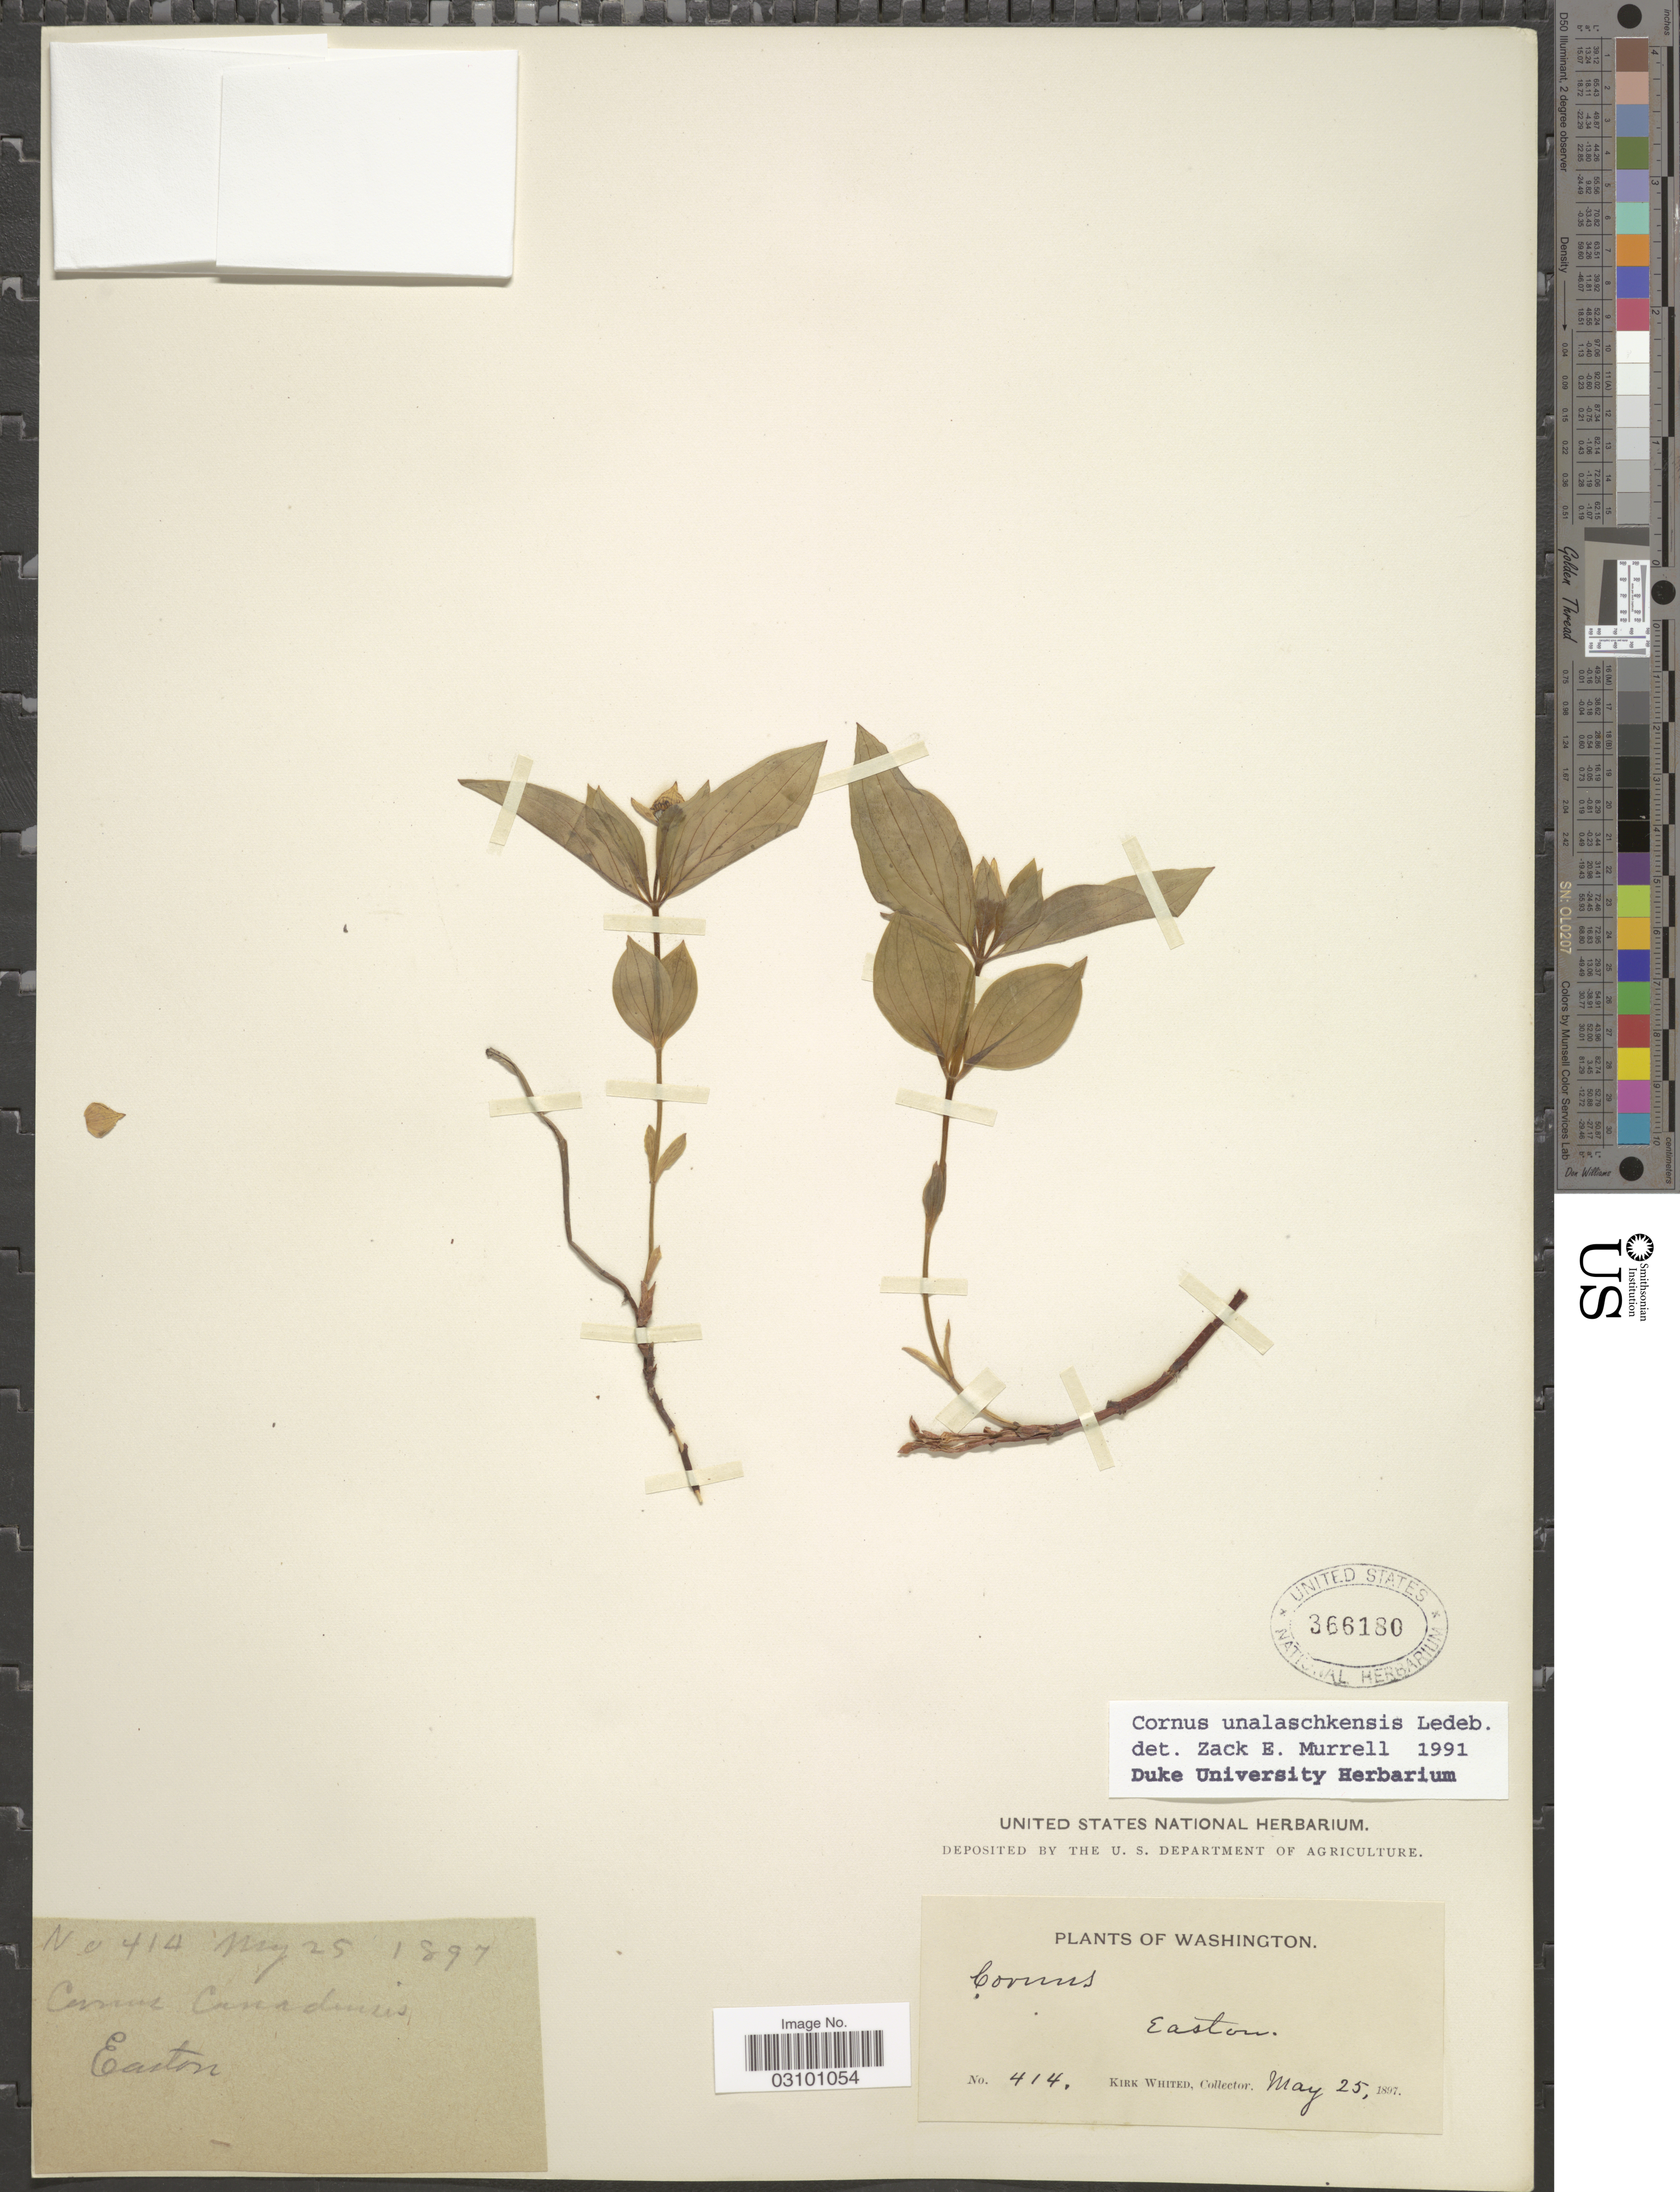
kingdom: Plantae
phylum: Tracheophyta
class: Magnoliopsida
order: Cornales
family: Cornaceae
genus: Cornus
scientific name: Cornus unalaschkensis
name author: Ledeb.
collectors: K. Whited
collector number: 414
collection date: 1897-05-25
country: United States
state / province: Washington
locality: Easton.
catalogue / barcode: US 366180